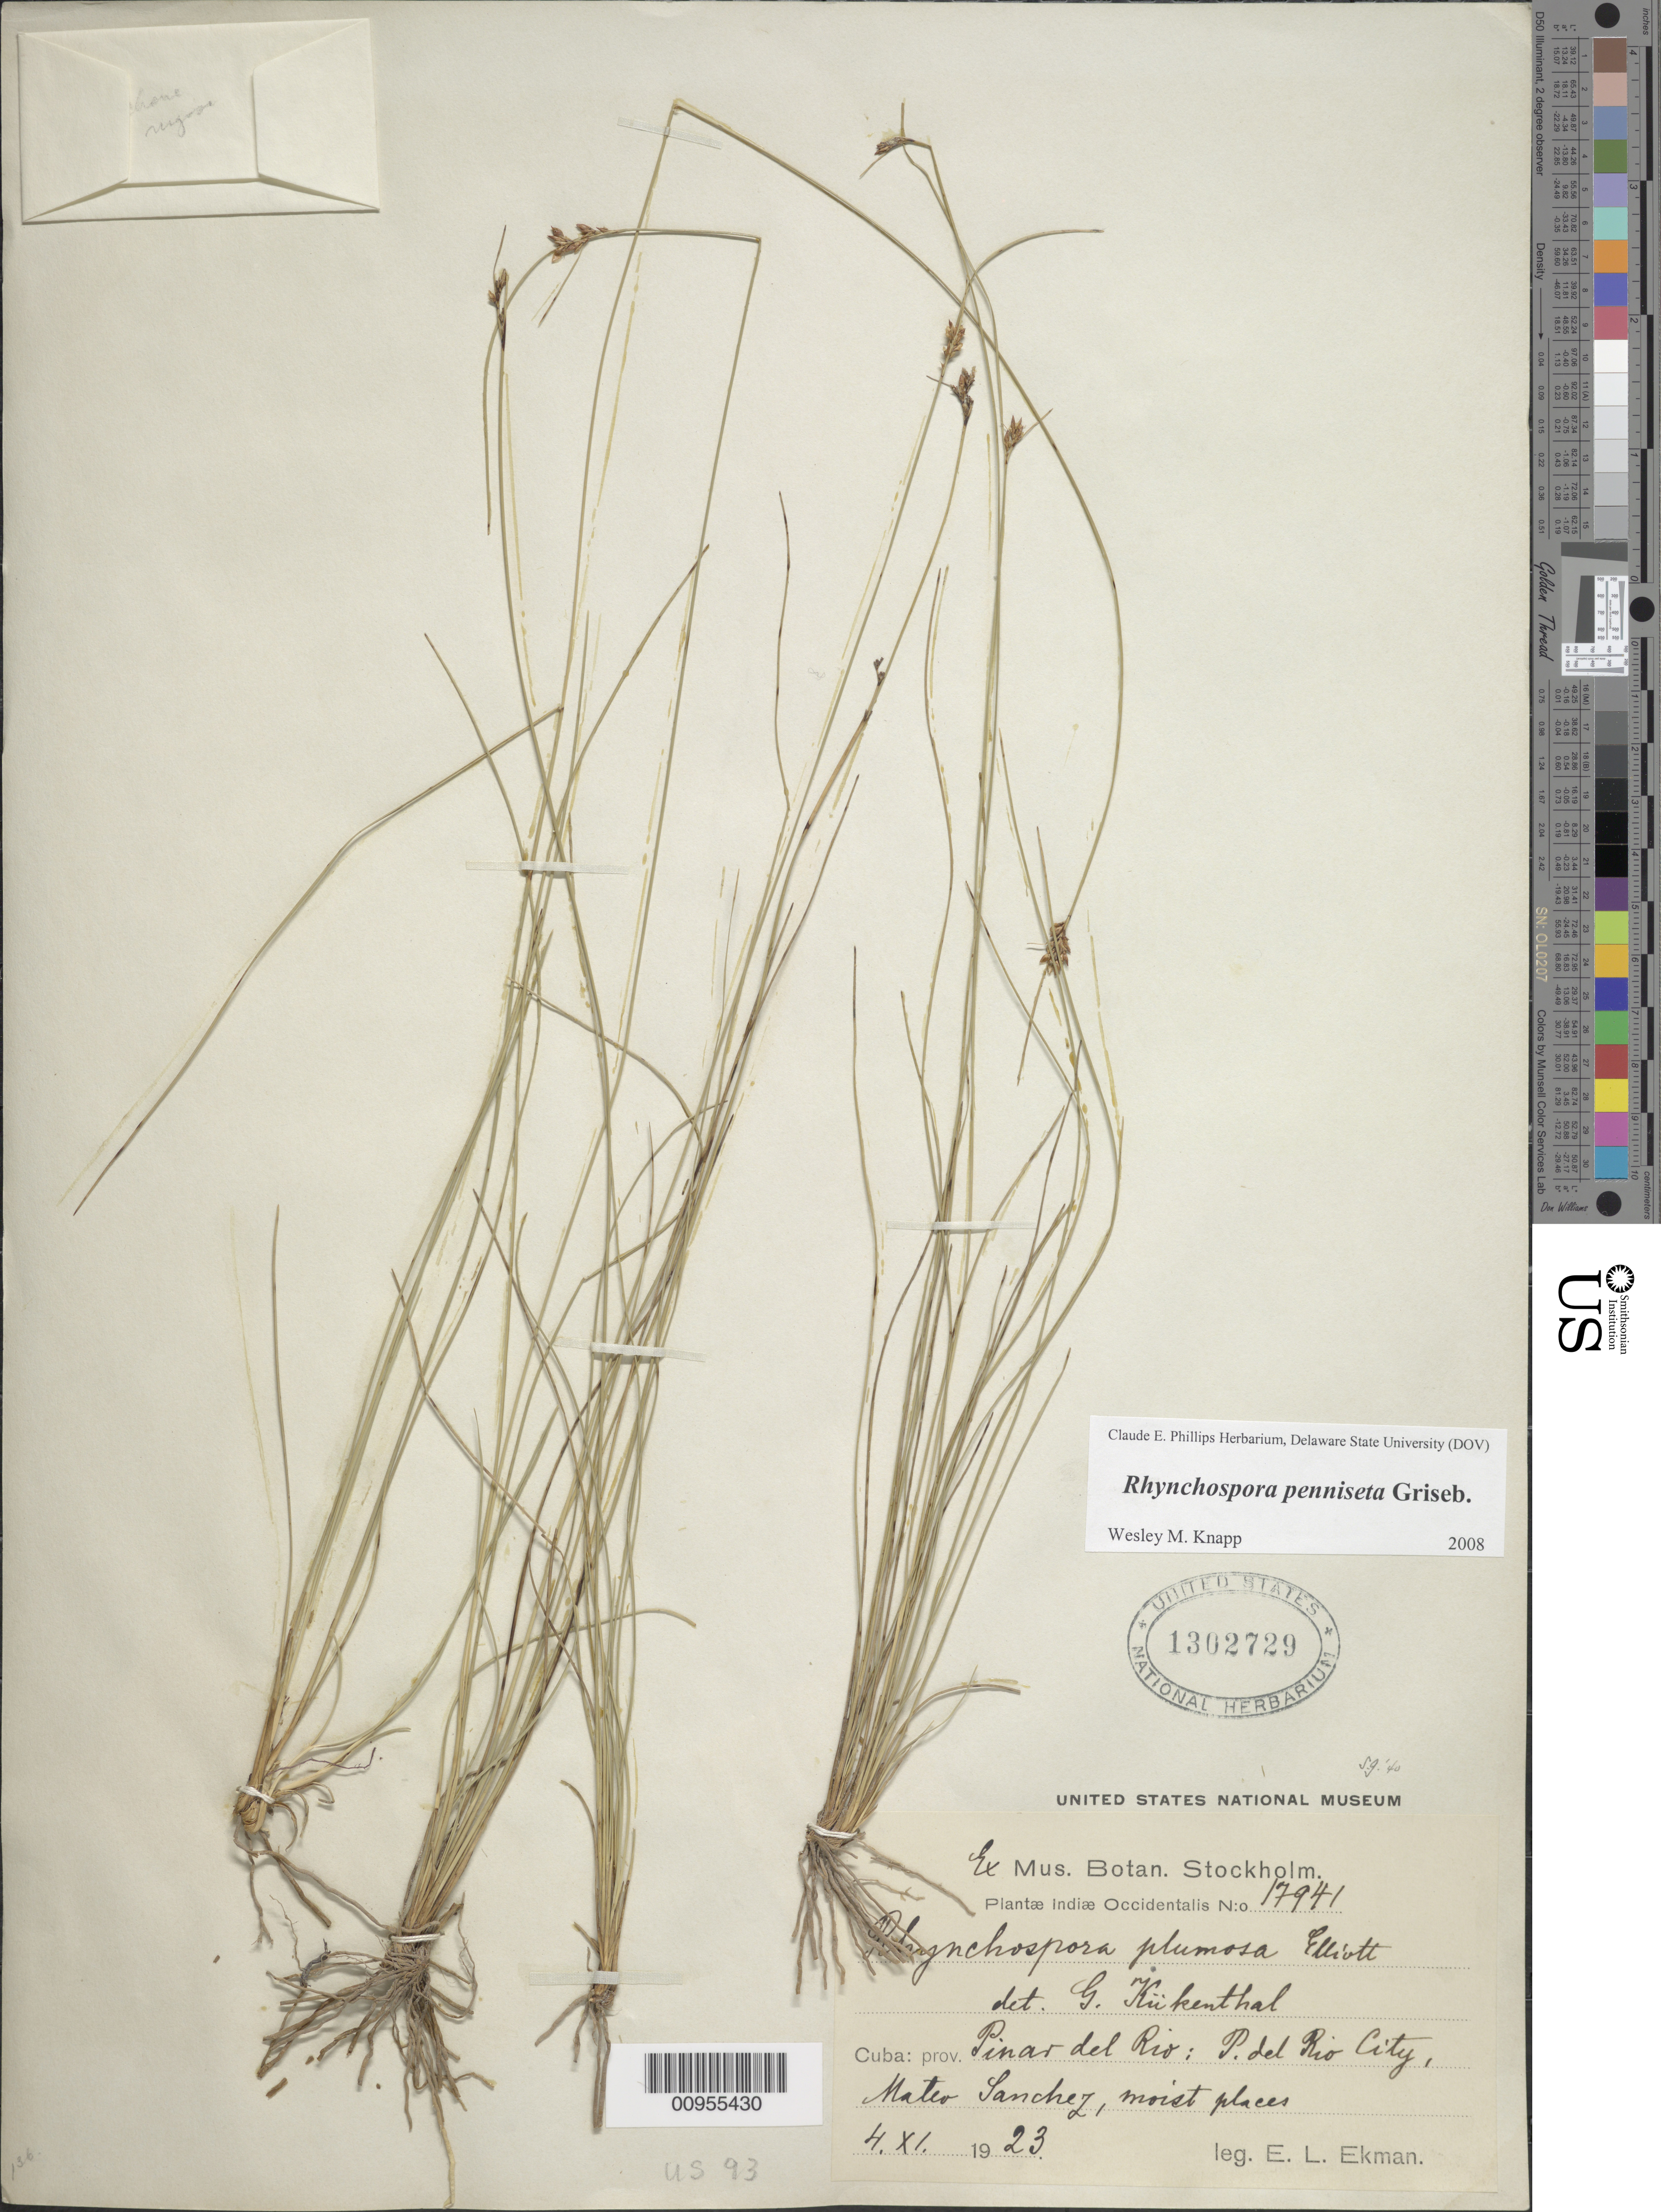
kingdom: Plantae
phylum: Tracheophyta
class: Liliopsida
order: Poales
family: Cyperaceae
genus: Rhynchospora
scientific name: Rhynchospora penniseta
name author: Griseb.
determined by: Knapp, W. M.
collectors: E. L. Ekman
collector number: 17941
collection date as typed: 04 Nov 1923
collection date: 1923-11-04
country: Cuba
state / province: Pinar del Rio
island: Cuba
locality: Pinar del Rio City, Mateo Sanchez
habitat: Moist places.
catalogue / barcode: US 1302729